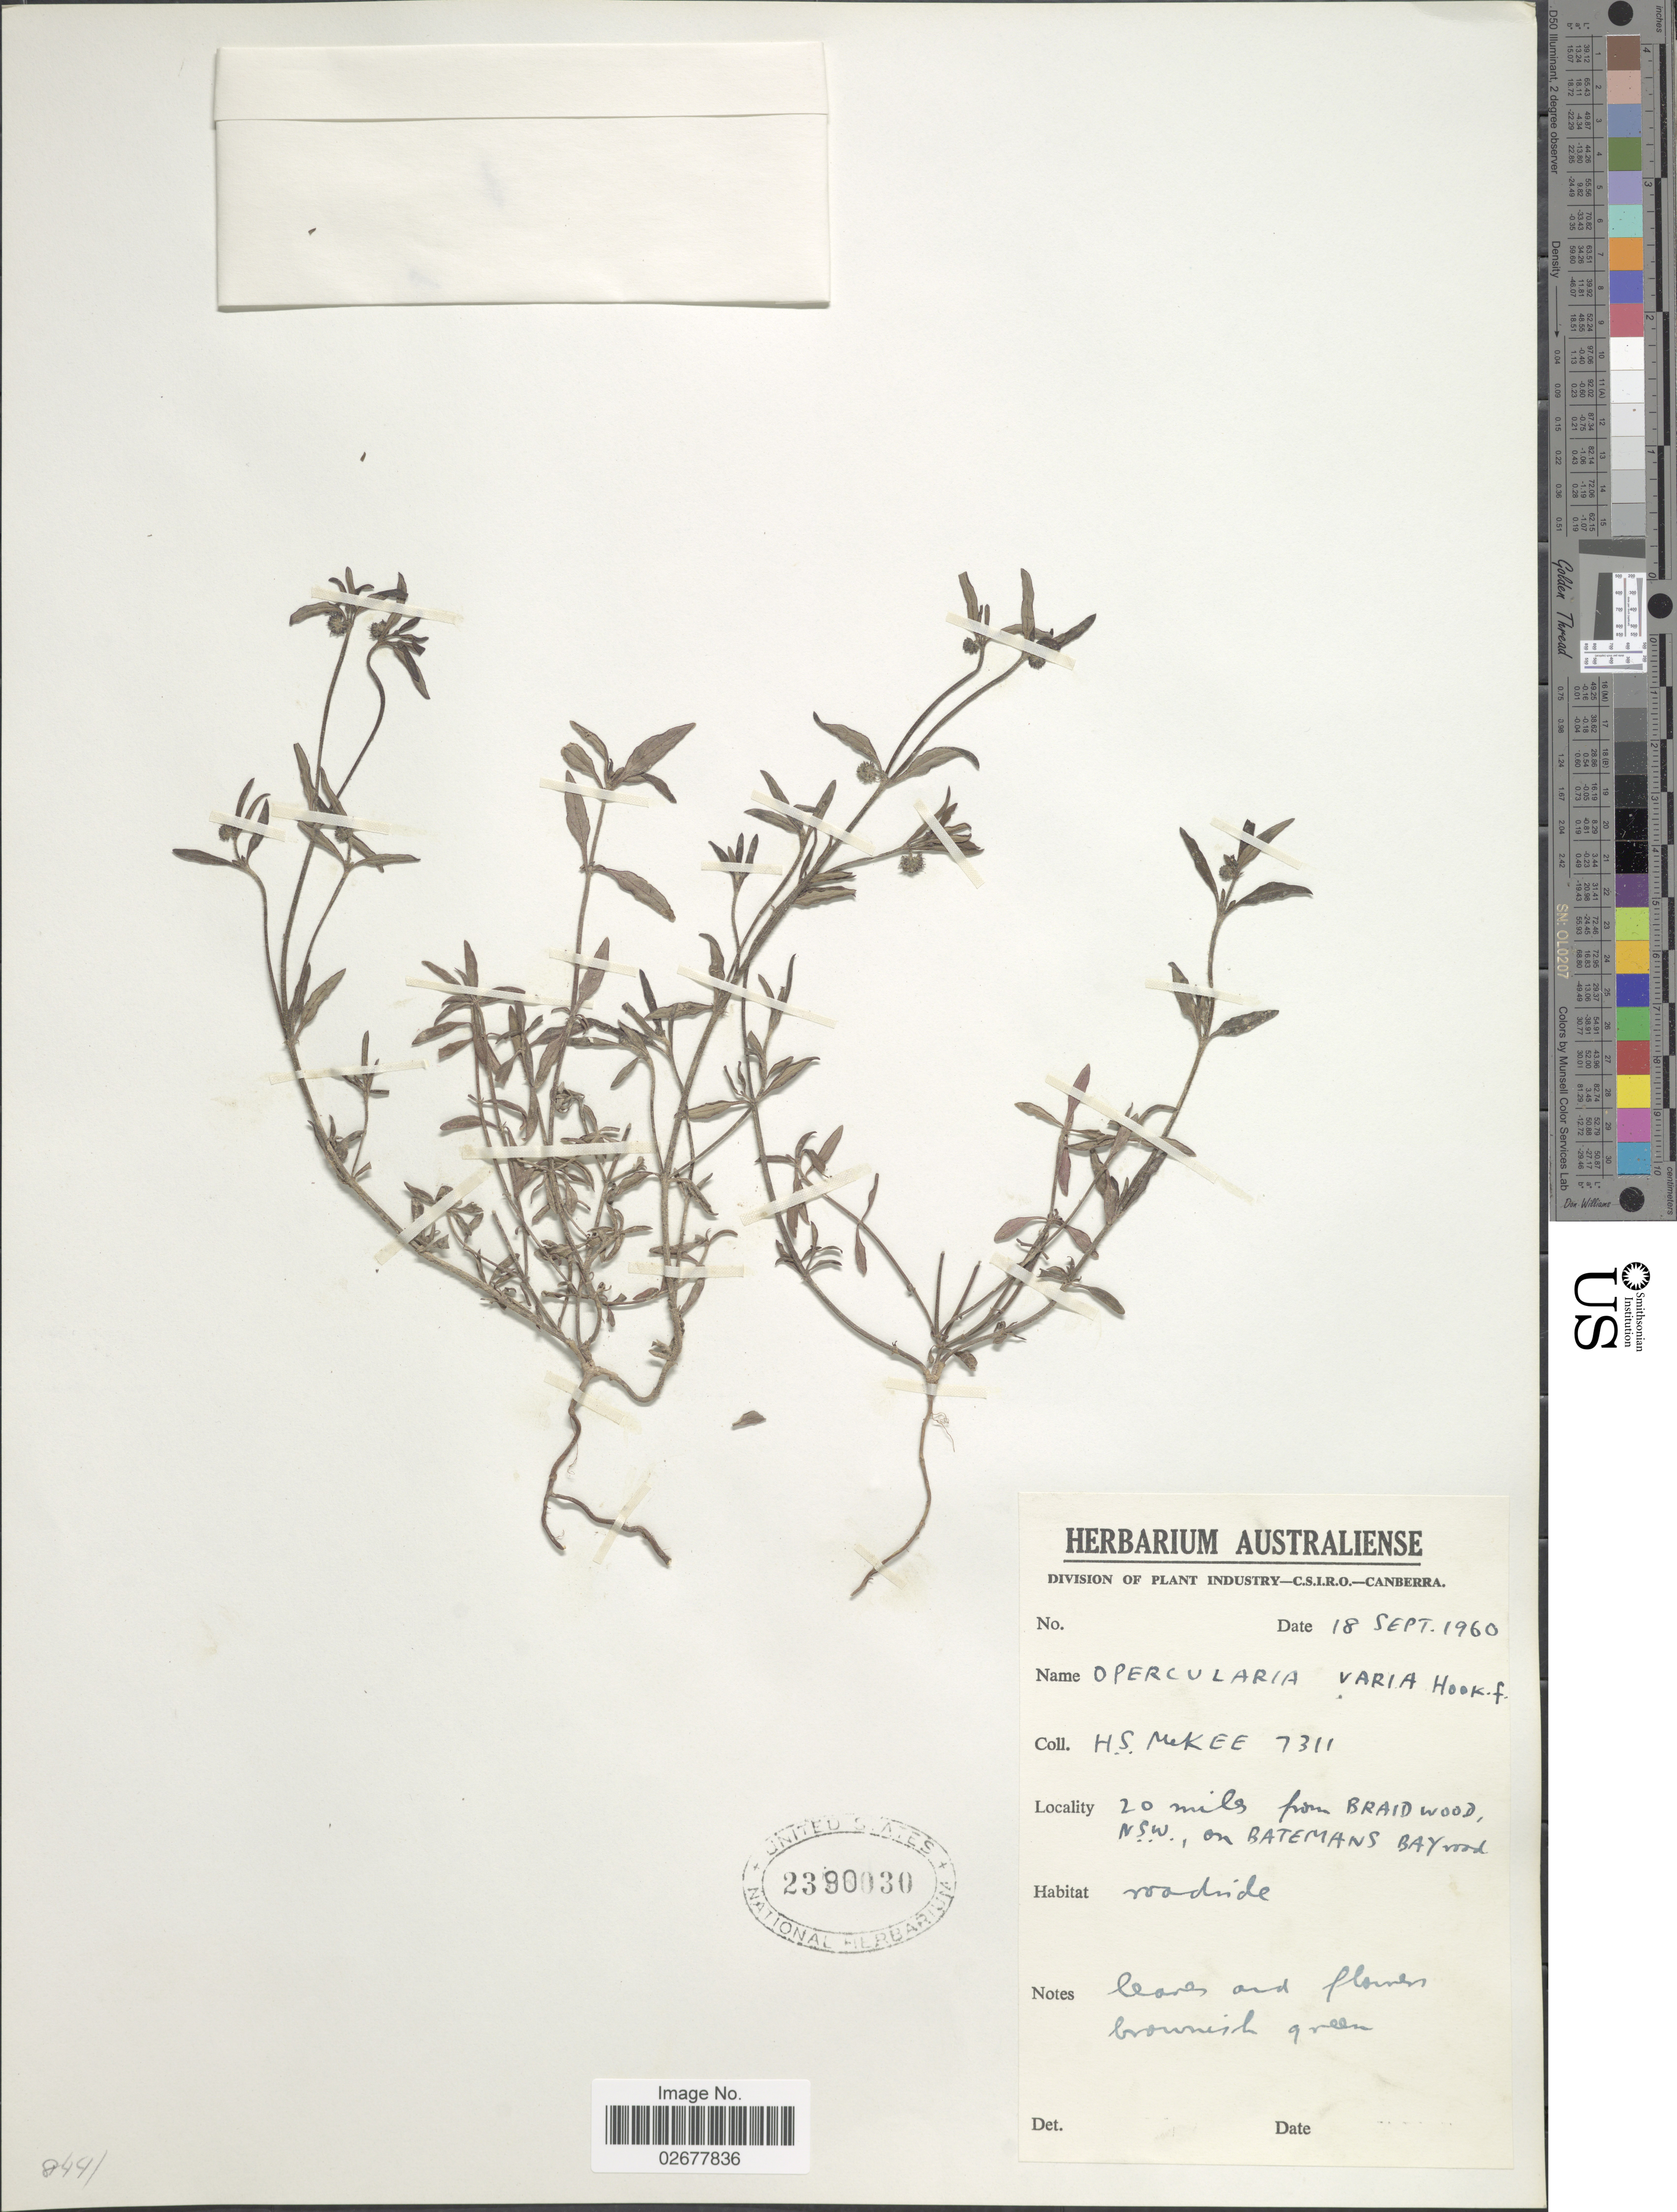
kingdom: Plantae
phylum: Tracheophyta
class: Magnoliopsida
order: Gentianales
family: Rubiaceae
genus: Opercularia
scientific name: Opercularia varia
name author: Hook. f.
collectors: H. S. McKee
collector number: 7311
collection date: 1960-09-18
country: Australia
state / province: New South Wales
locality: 20 miles from Braidwood., on Batemans Baywood; roadside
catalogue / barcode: US 2390030